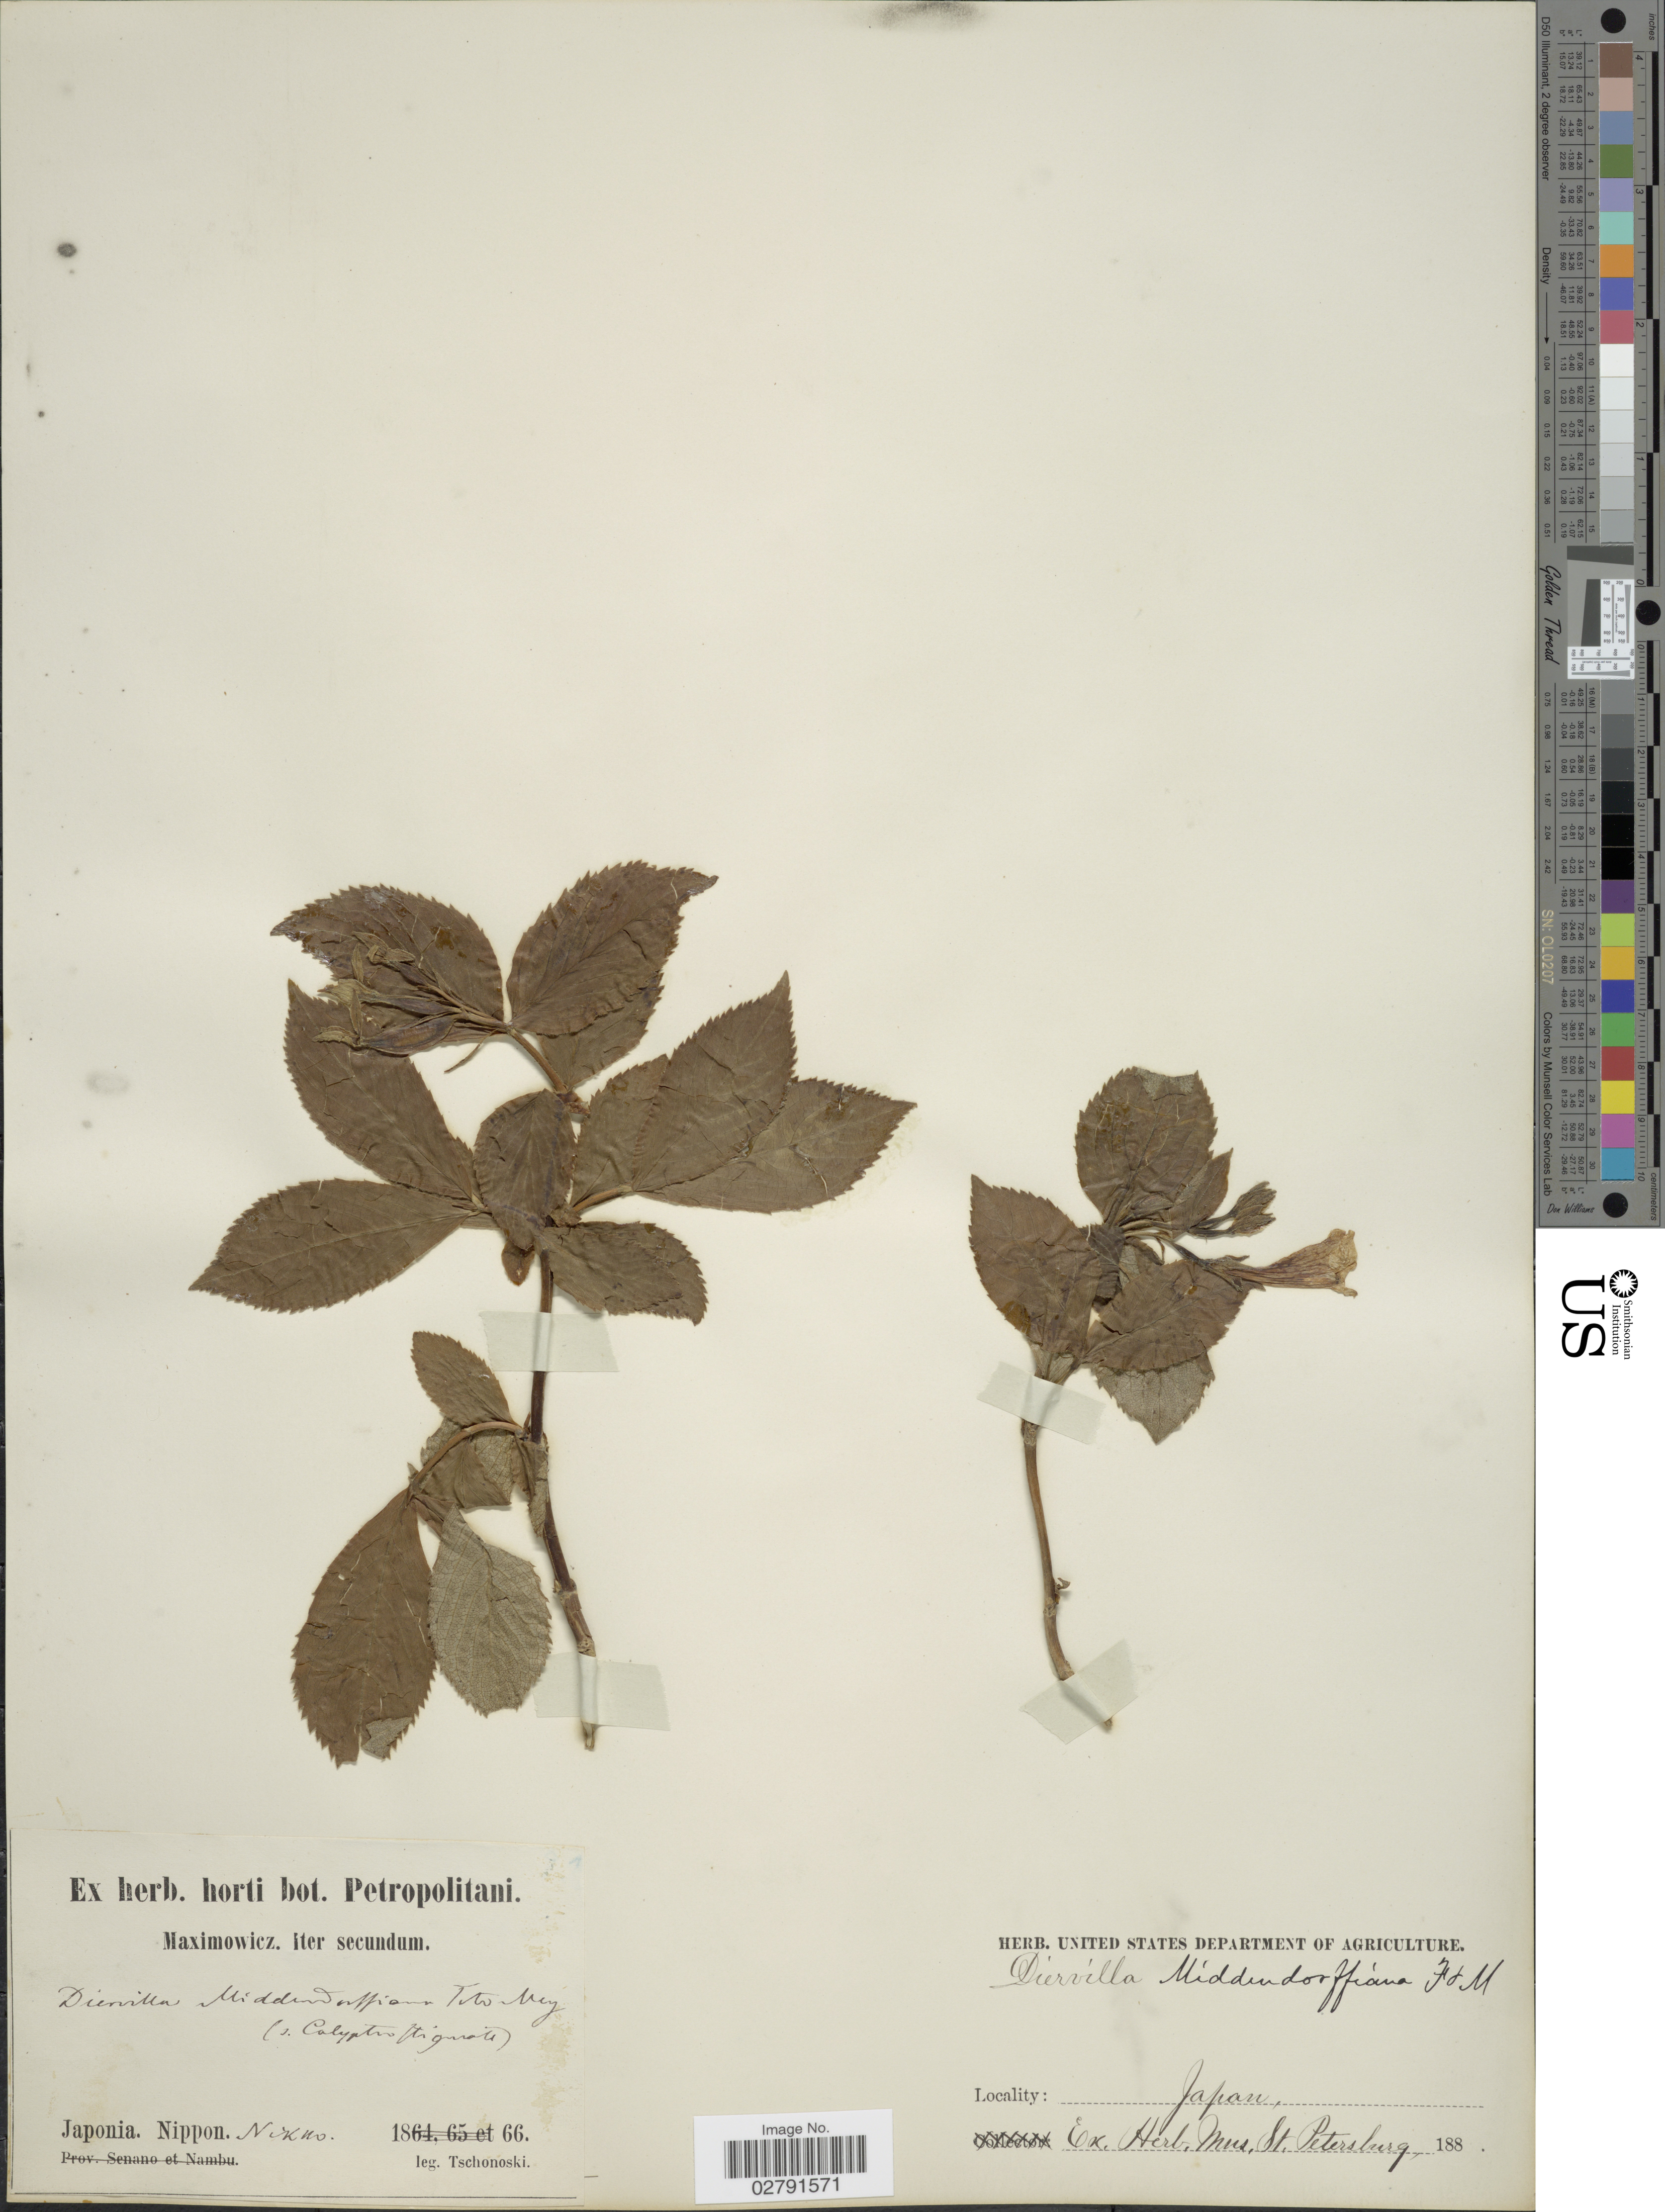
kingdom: Plantae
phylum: Tracheophyta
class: Magnoliopsida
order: Dipsacales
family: Caprifoliaceae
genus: Diervilla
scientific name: Diervilla middendorfiana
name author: Carrière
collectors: -. Tschonoski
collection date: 1866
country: Japan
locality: Japonia. Nippon. Nikko